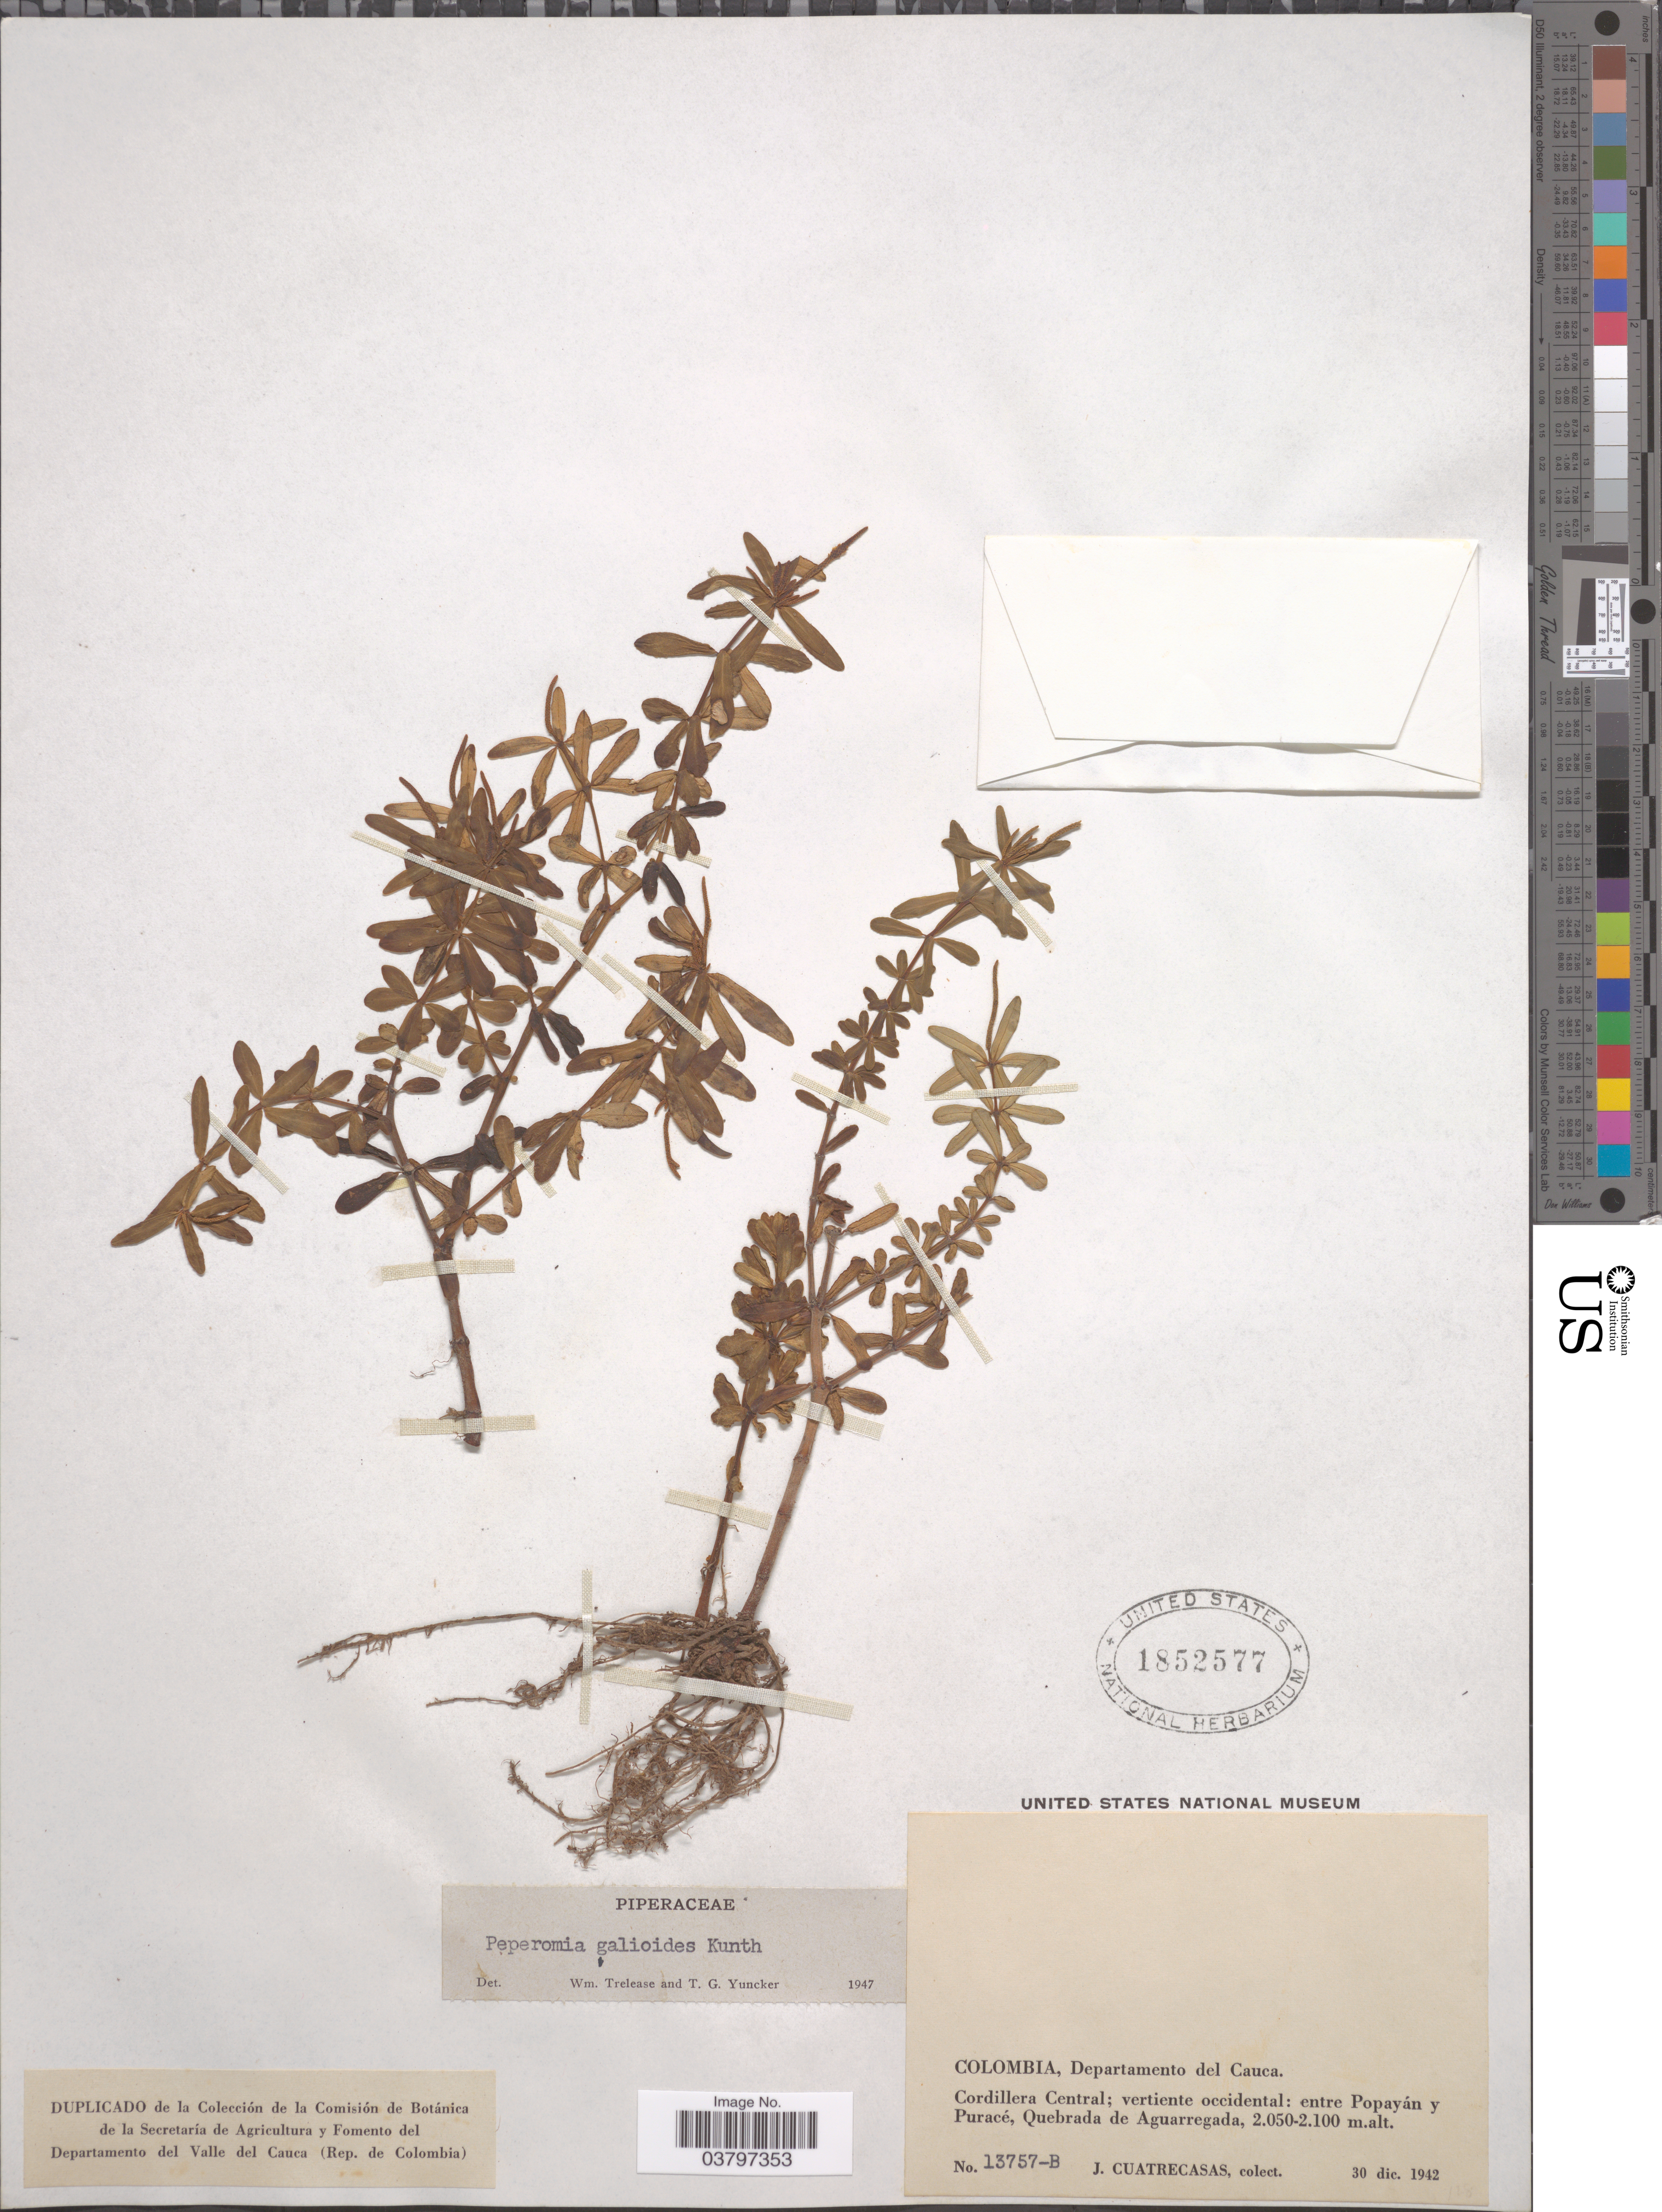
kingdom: Plantae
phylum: Tracheophyta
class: Magnoliopsida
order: Piperales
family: Piperaceae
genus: Peperomia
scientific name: Peperomia galioides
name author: Kunth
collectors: J. Cuatrecasas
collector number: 13757-B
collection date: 1942-12-30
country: Colombia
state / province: Cauca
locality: Departamento del Cauca. Cordillera Central; vertiente occidental: entre Popayán y Puracé, Quebrada de Aguarregada.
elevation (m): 2050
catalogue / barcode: US 1852577